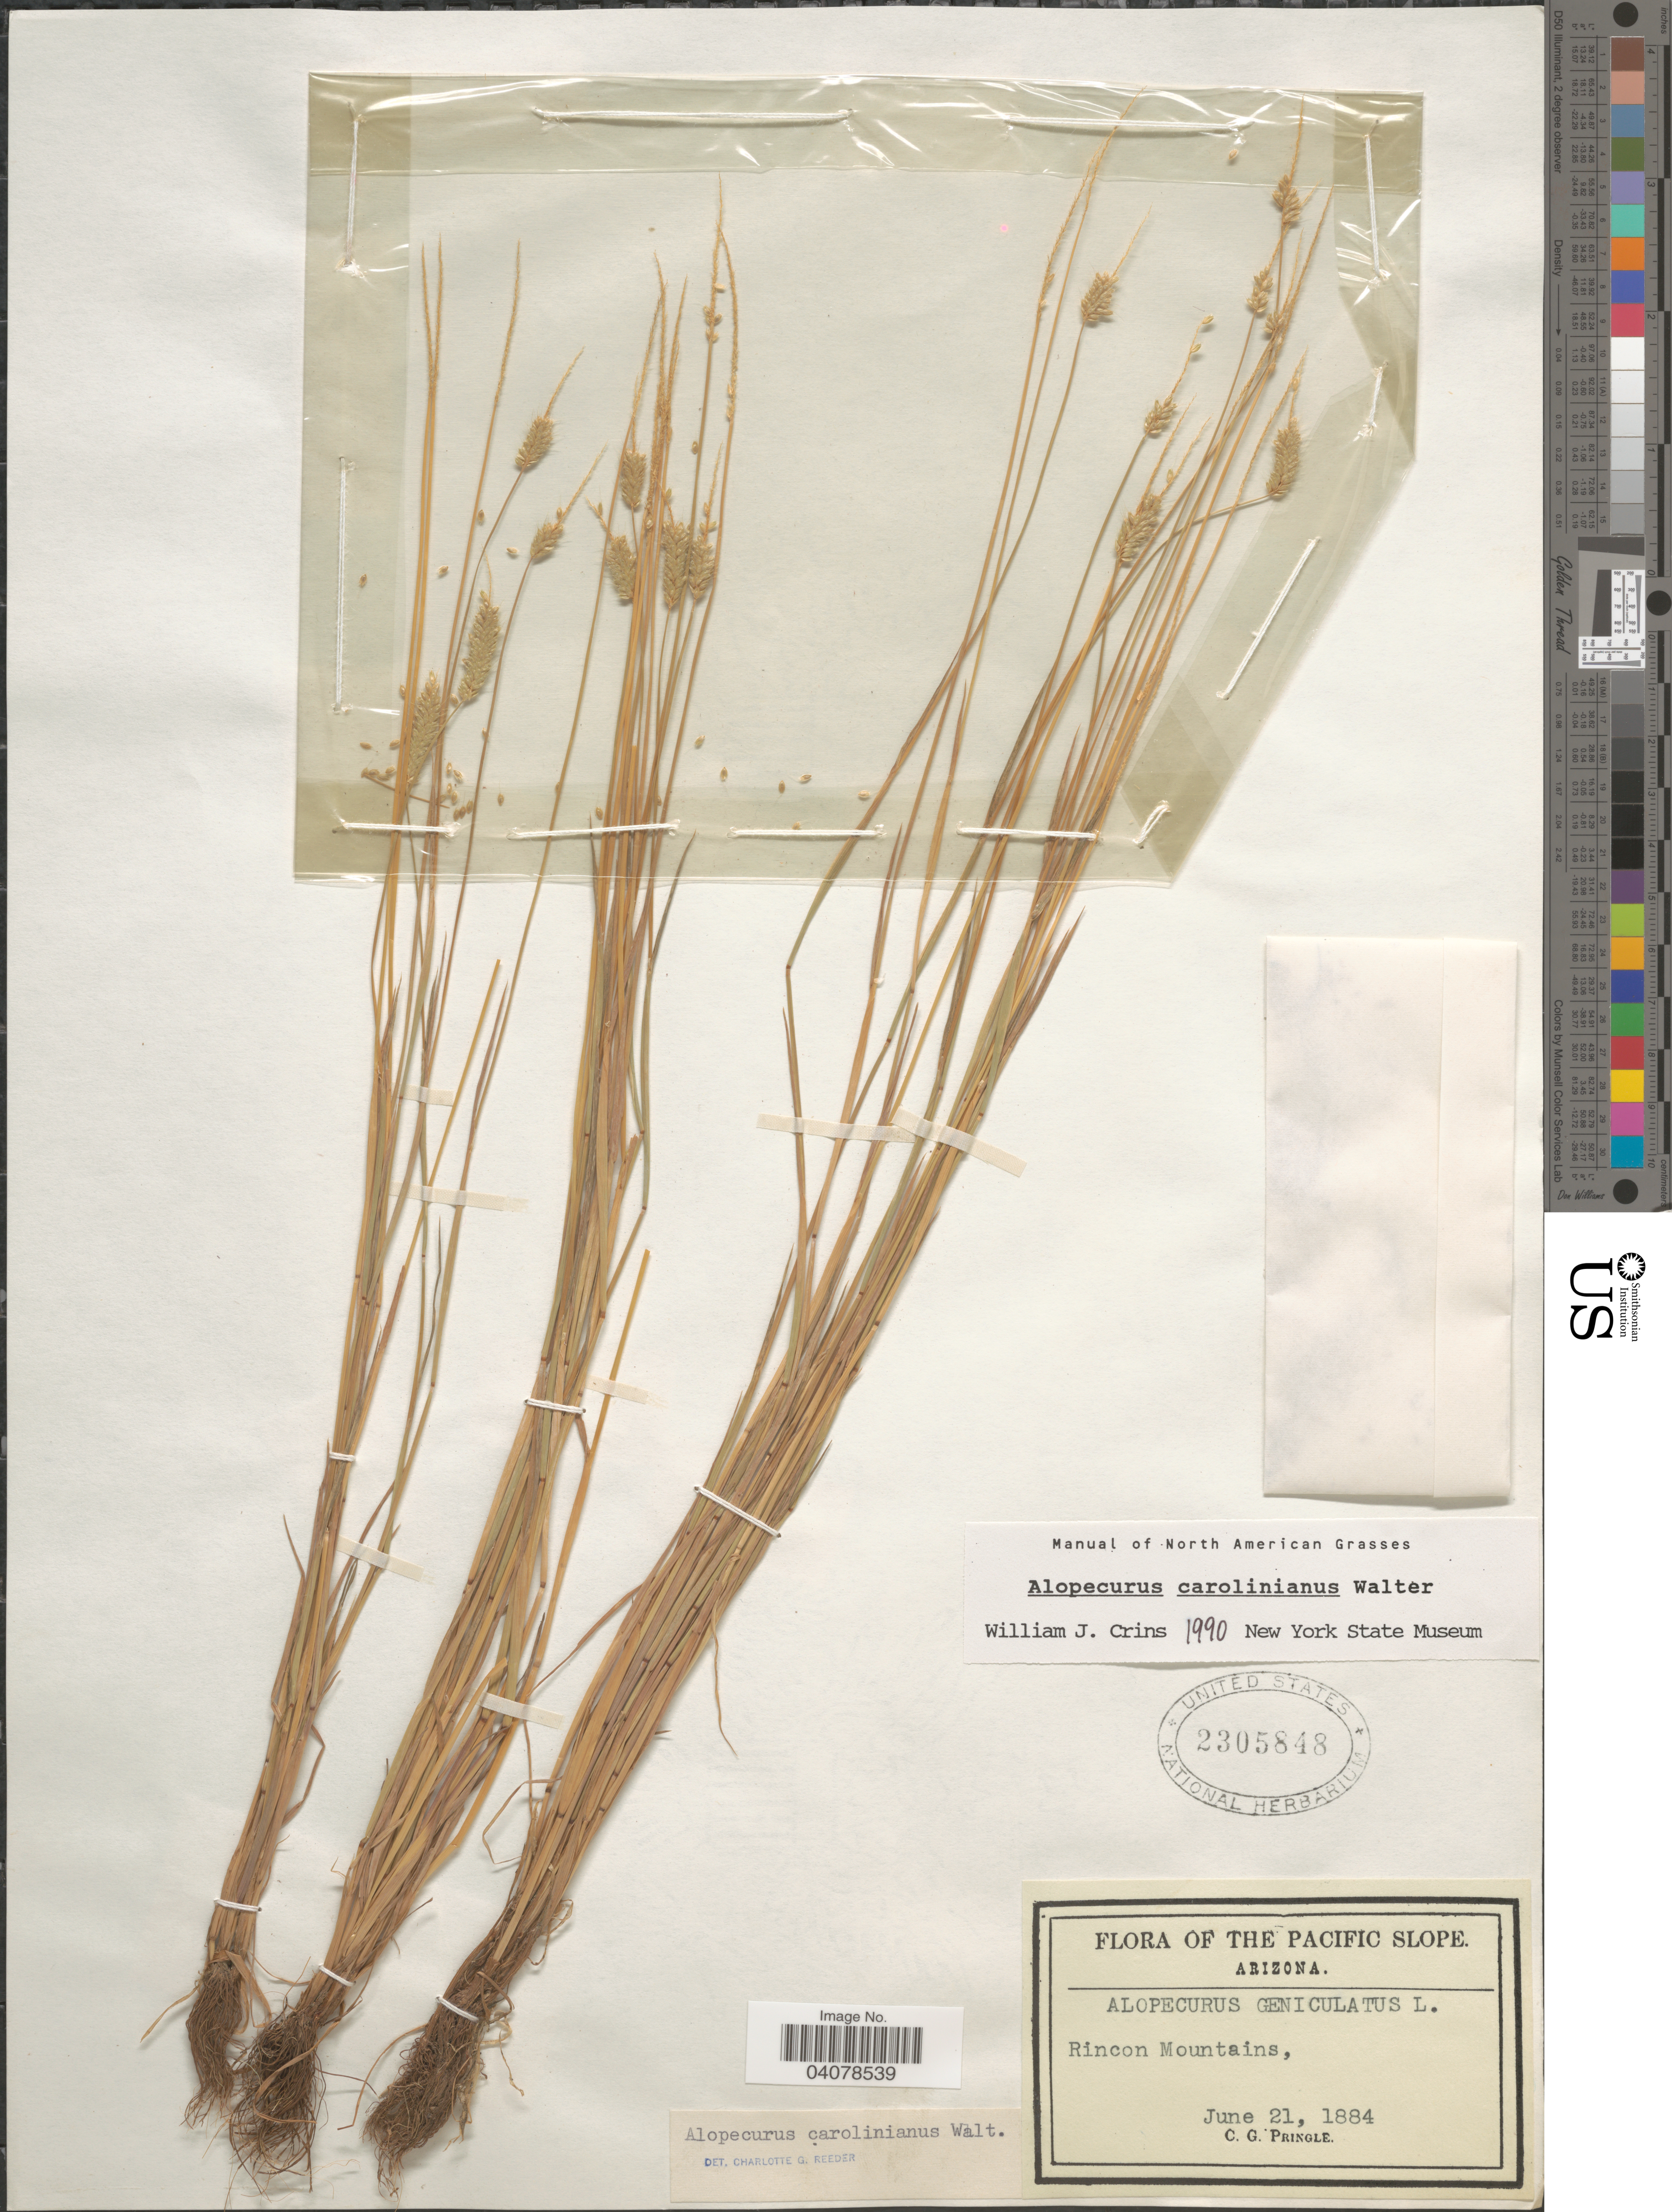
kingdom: Plantae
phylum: Tracheophyta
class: Liliopsida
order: Poales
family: Poaceae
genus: Alopecurus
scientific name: Alopecurus carolinianus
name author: Walter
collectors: C. G. Pringle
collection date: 1884-06-21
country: United States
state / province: Arizona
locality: The Pacific Slope. Rincon Mountains.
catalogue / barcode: US 2305848